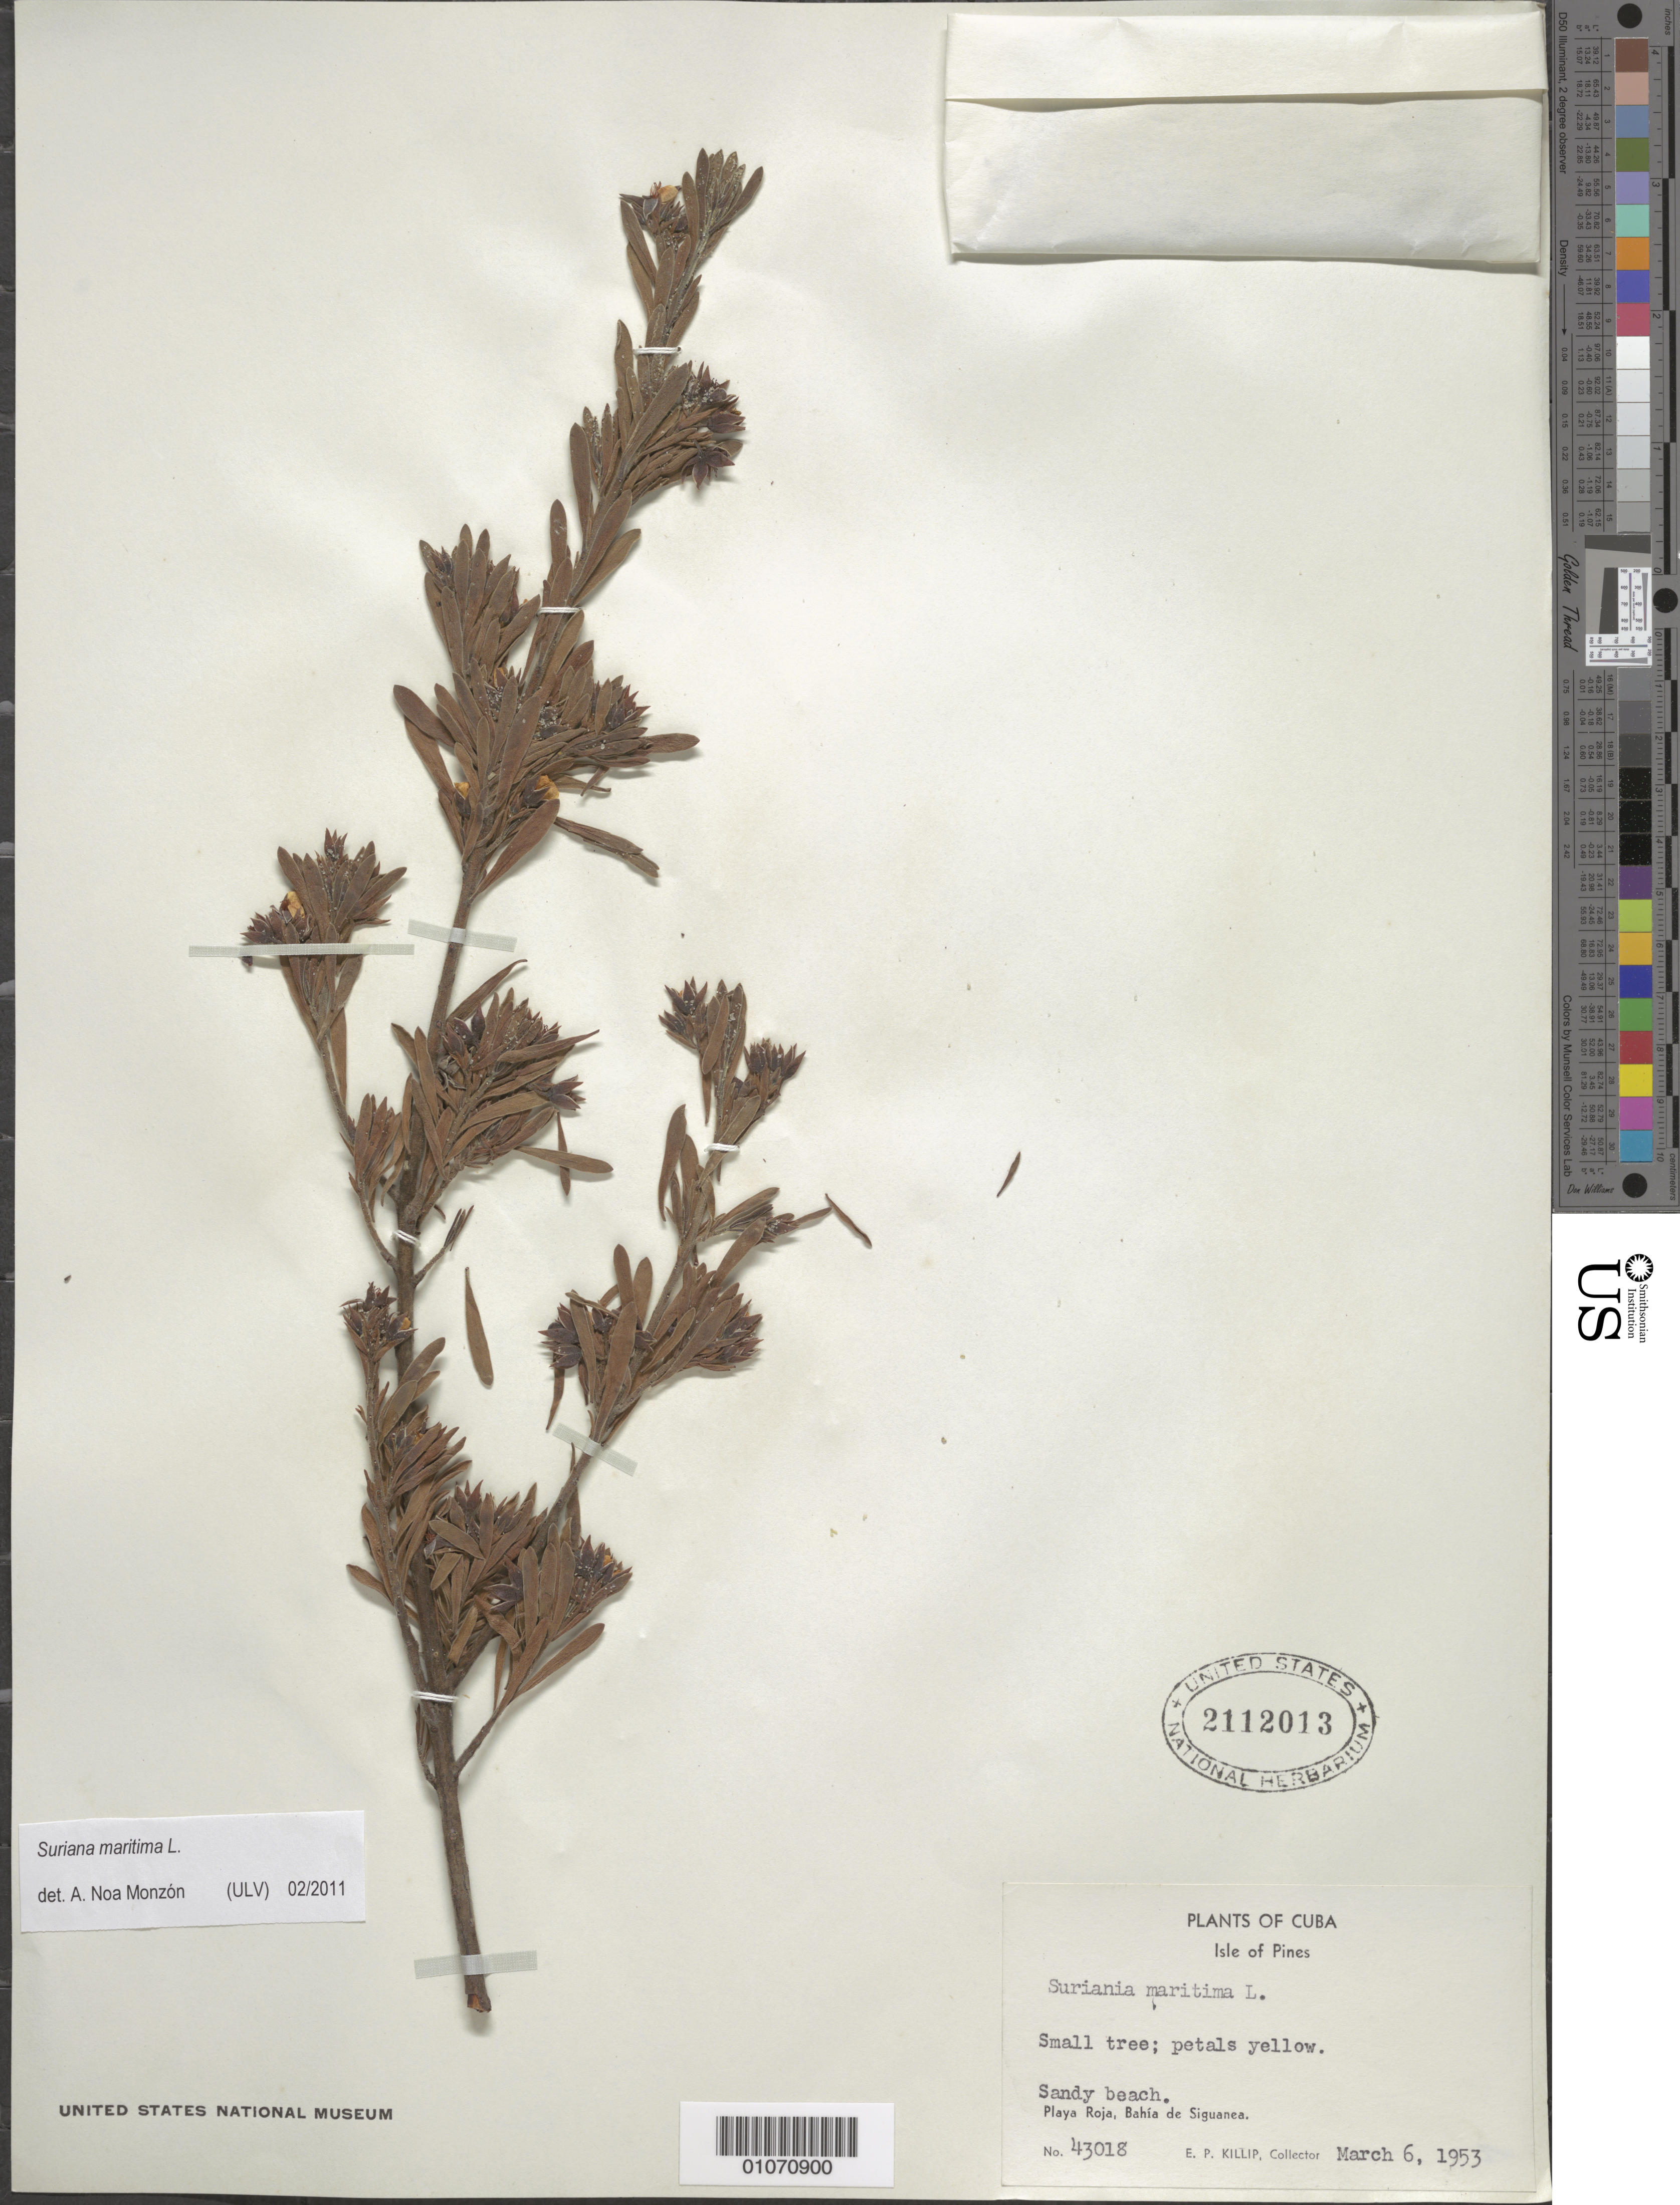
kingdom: Plantae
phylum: Tracheophyta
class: Magnoliopsida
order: Fabales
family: Surianaceae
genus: Suriana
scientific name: Suriana maritima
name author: L.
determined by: Noa Monzón, A.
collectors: E. P. Killip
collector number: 43018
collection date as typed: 06 Mar 1953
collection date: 1953-03-06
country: Cuba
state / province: Isla de La Juventud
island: Isla de la Juventud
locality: Playa Roja, Bahía de Siguanea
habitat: Sandy beach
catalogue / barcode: US 2112013